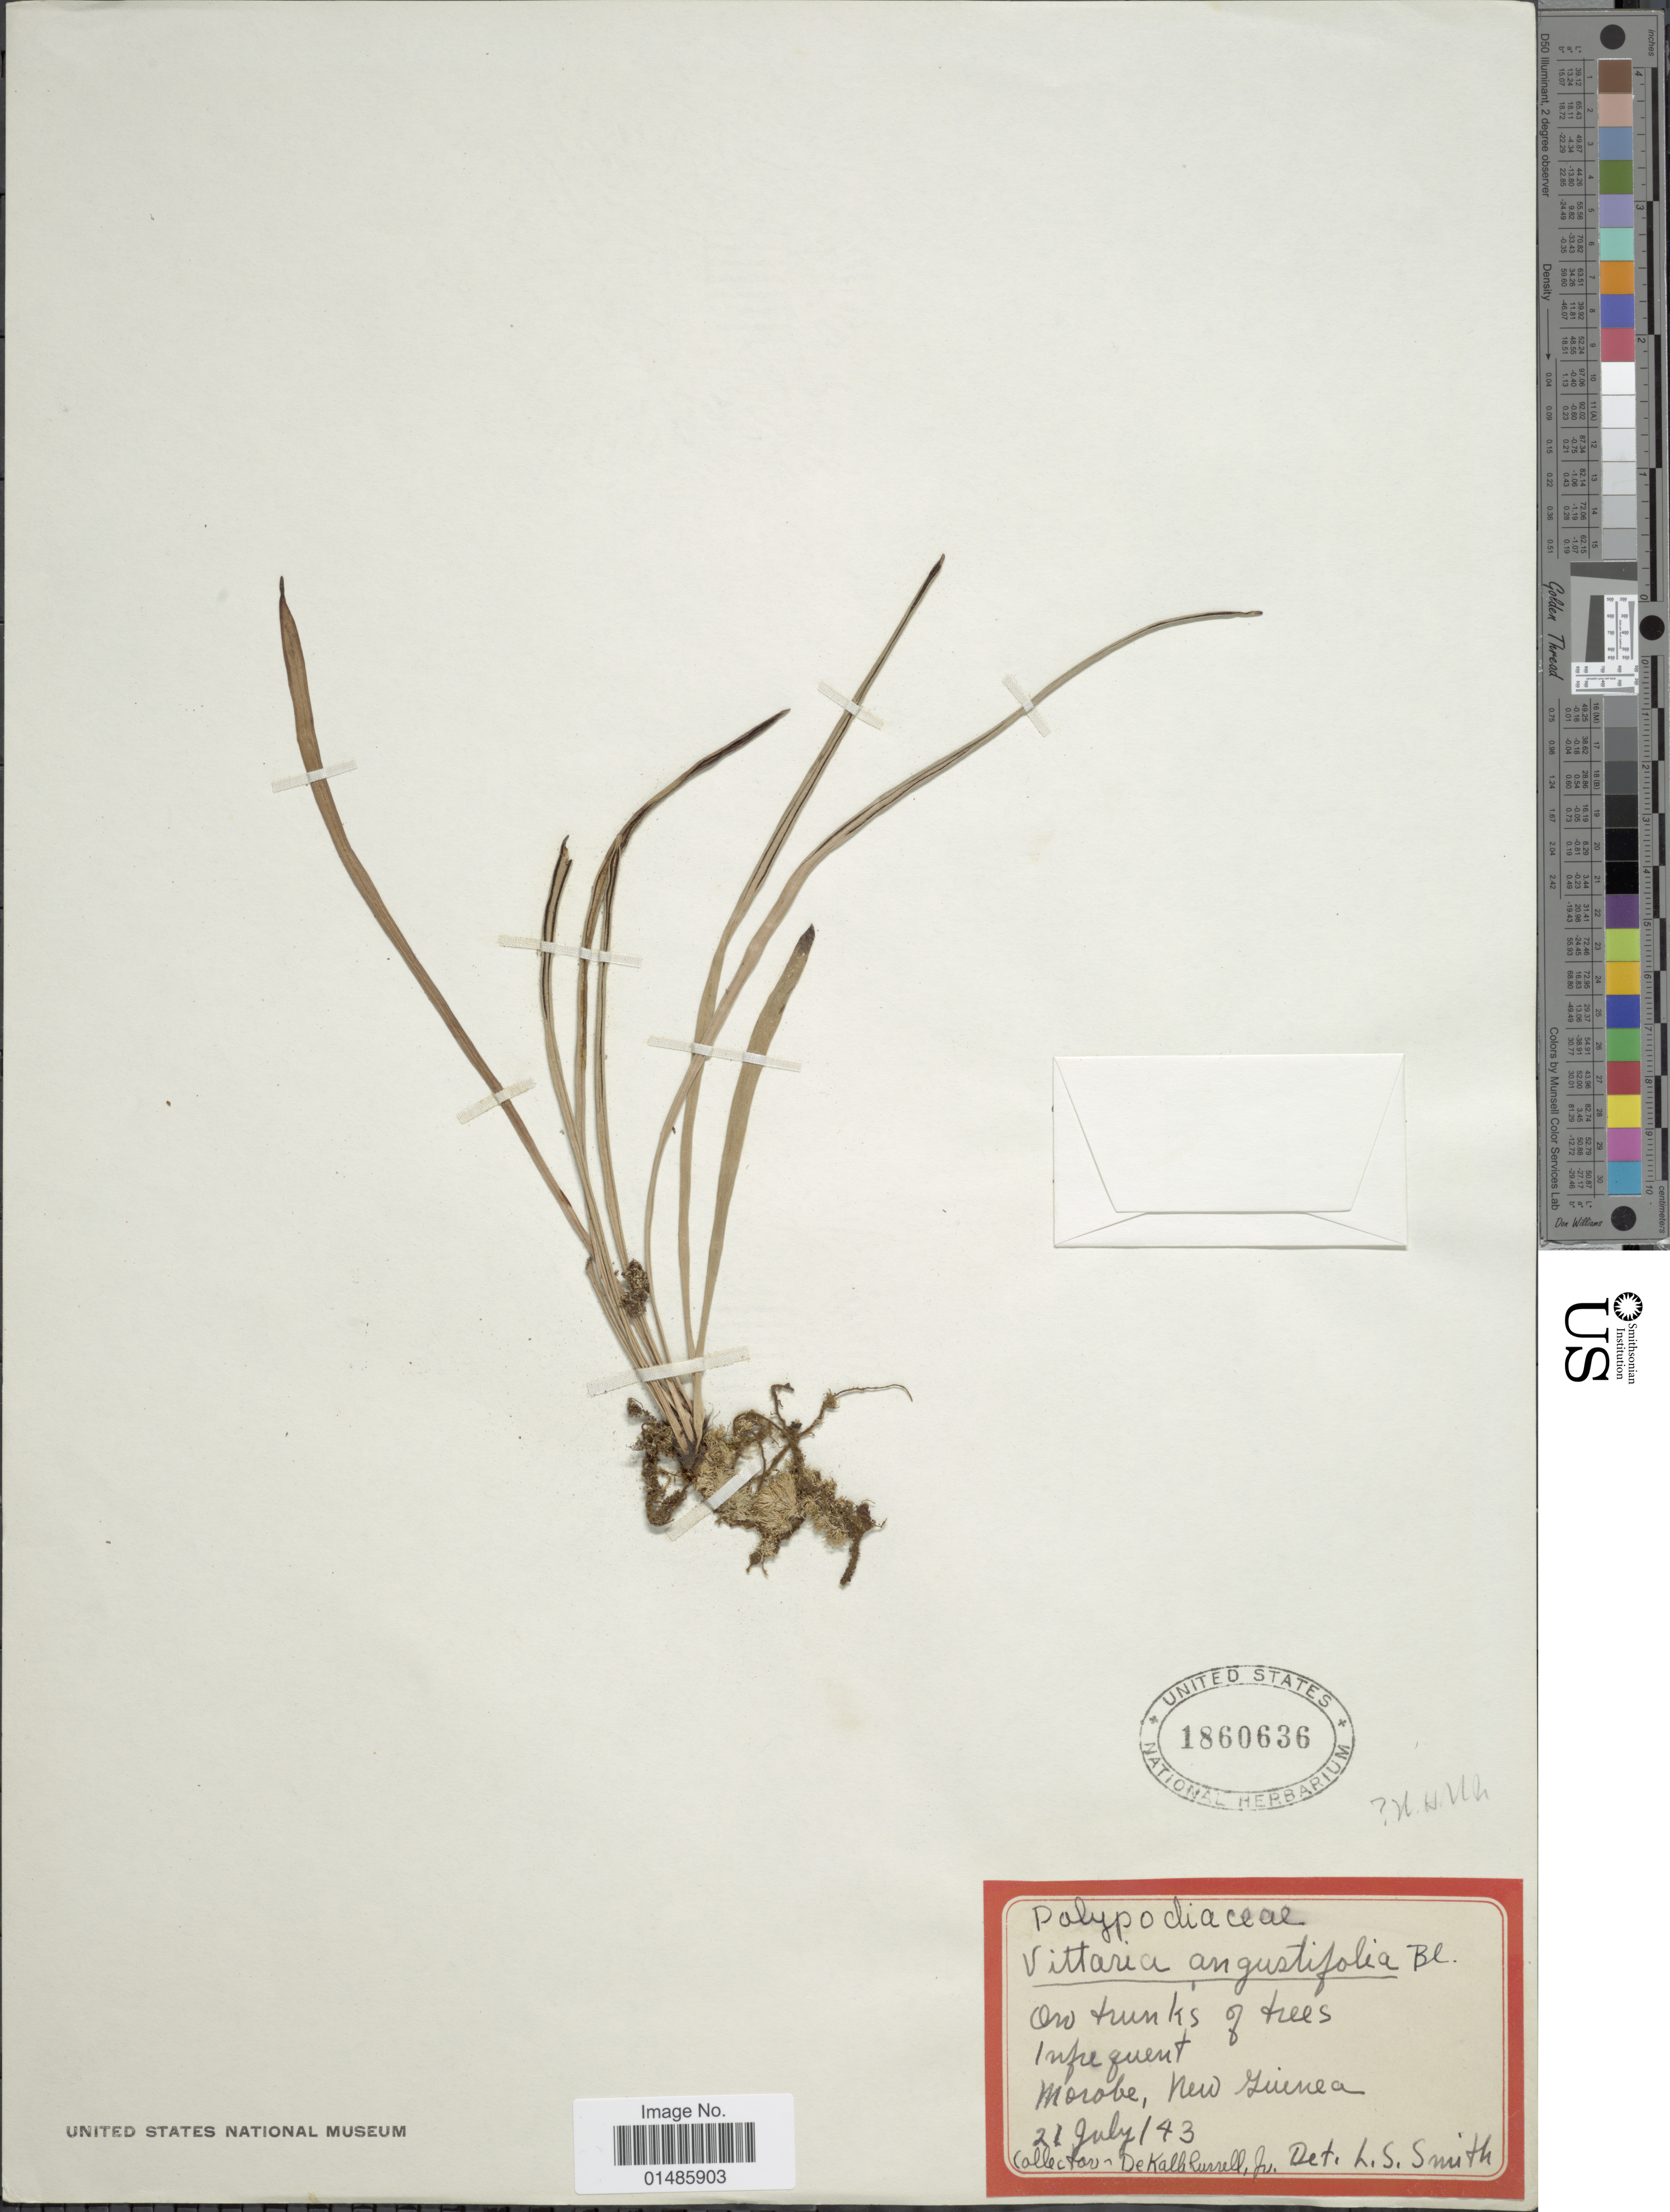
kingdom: Plantae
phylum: Tracheophyta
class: Polypodiopsida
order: Polypodiales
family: Pteridaceae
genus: Haplopteris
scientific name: Haplopteris angustifolia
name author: (Blume) E.H. Crane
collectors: D. K. Russell Jr.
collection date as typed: Transcribed d/m/y: 21/7/43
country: Papua New Guinea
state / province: Morobe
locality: New Guinea.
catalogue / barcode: US 1860636